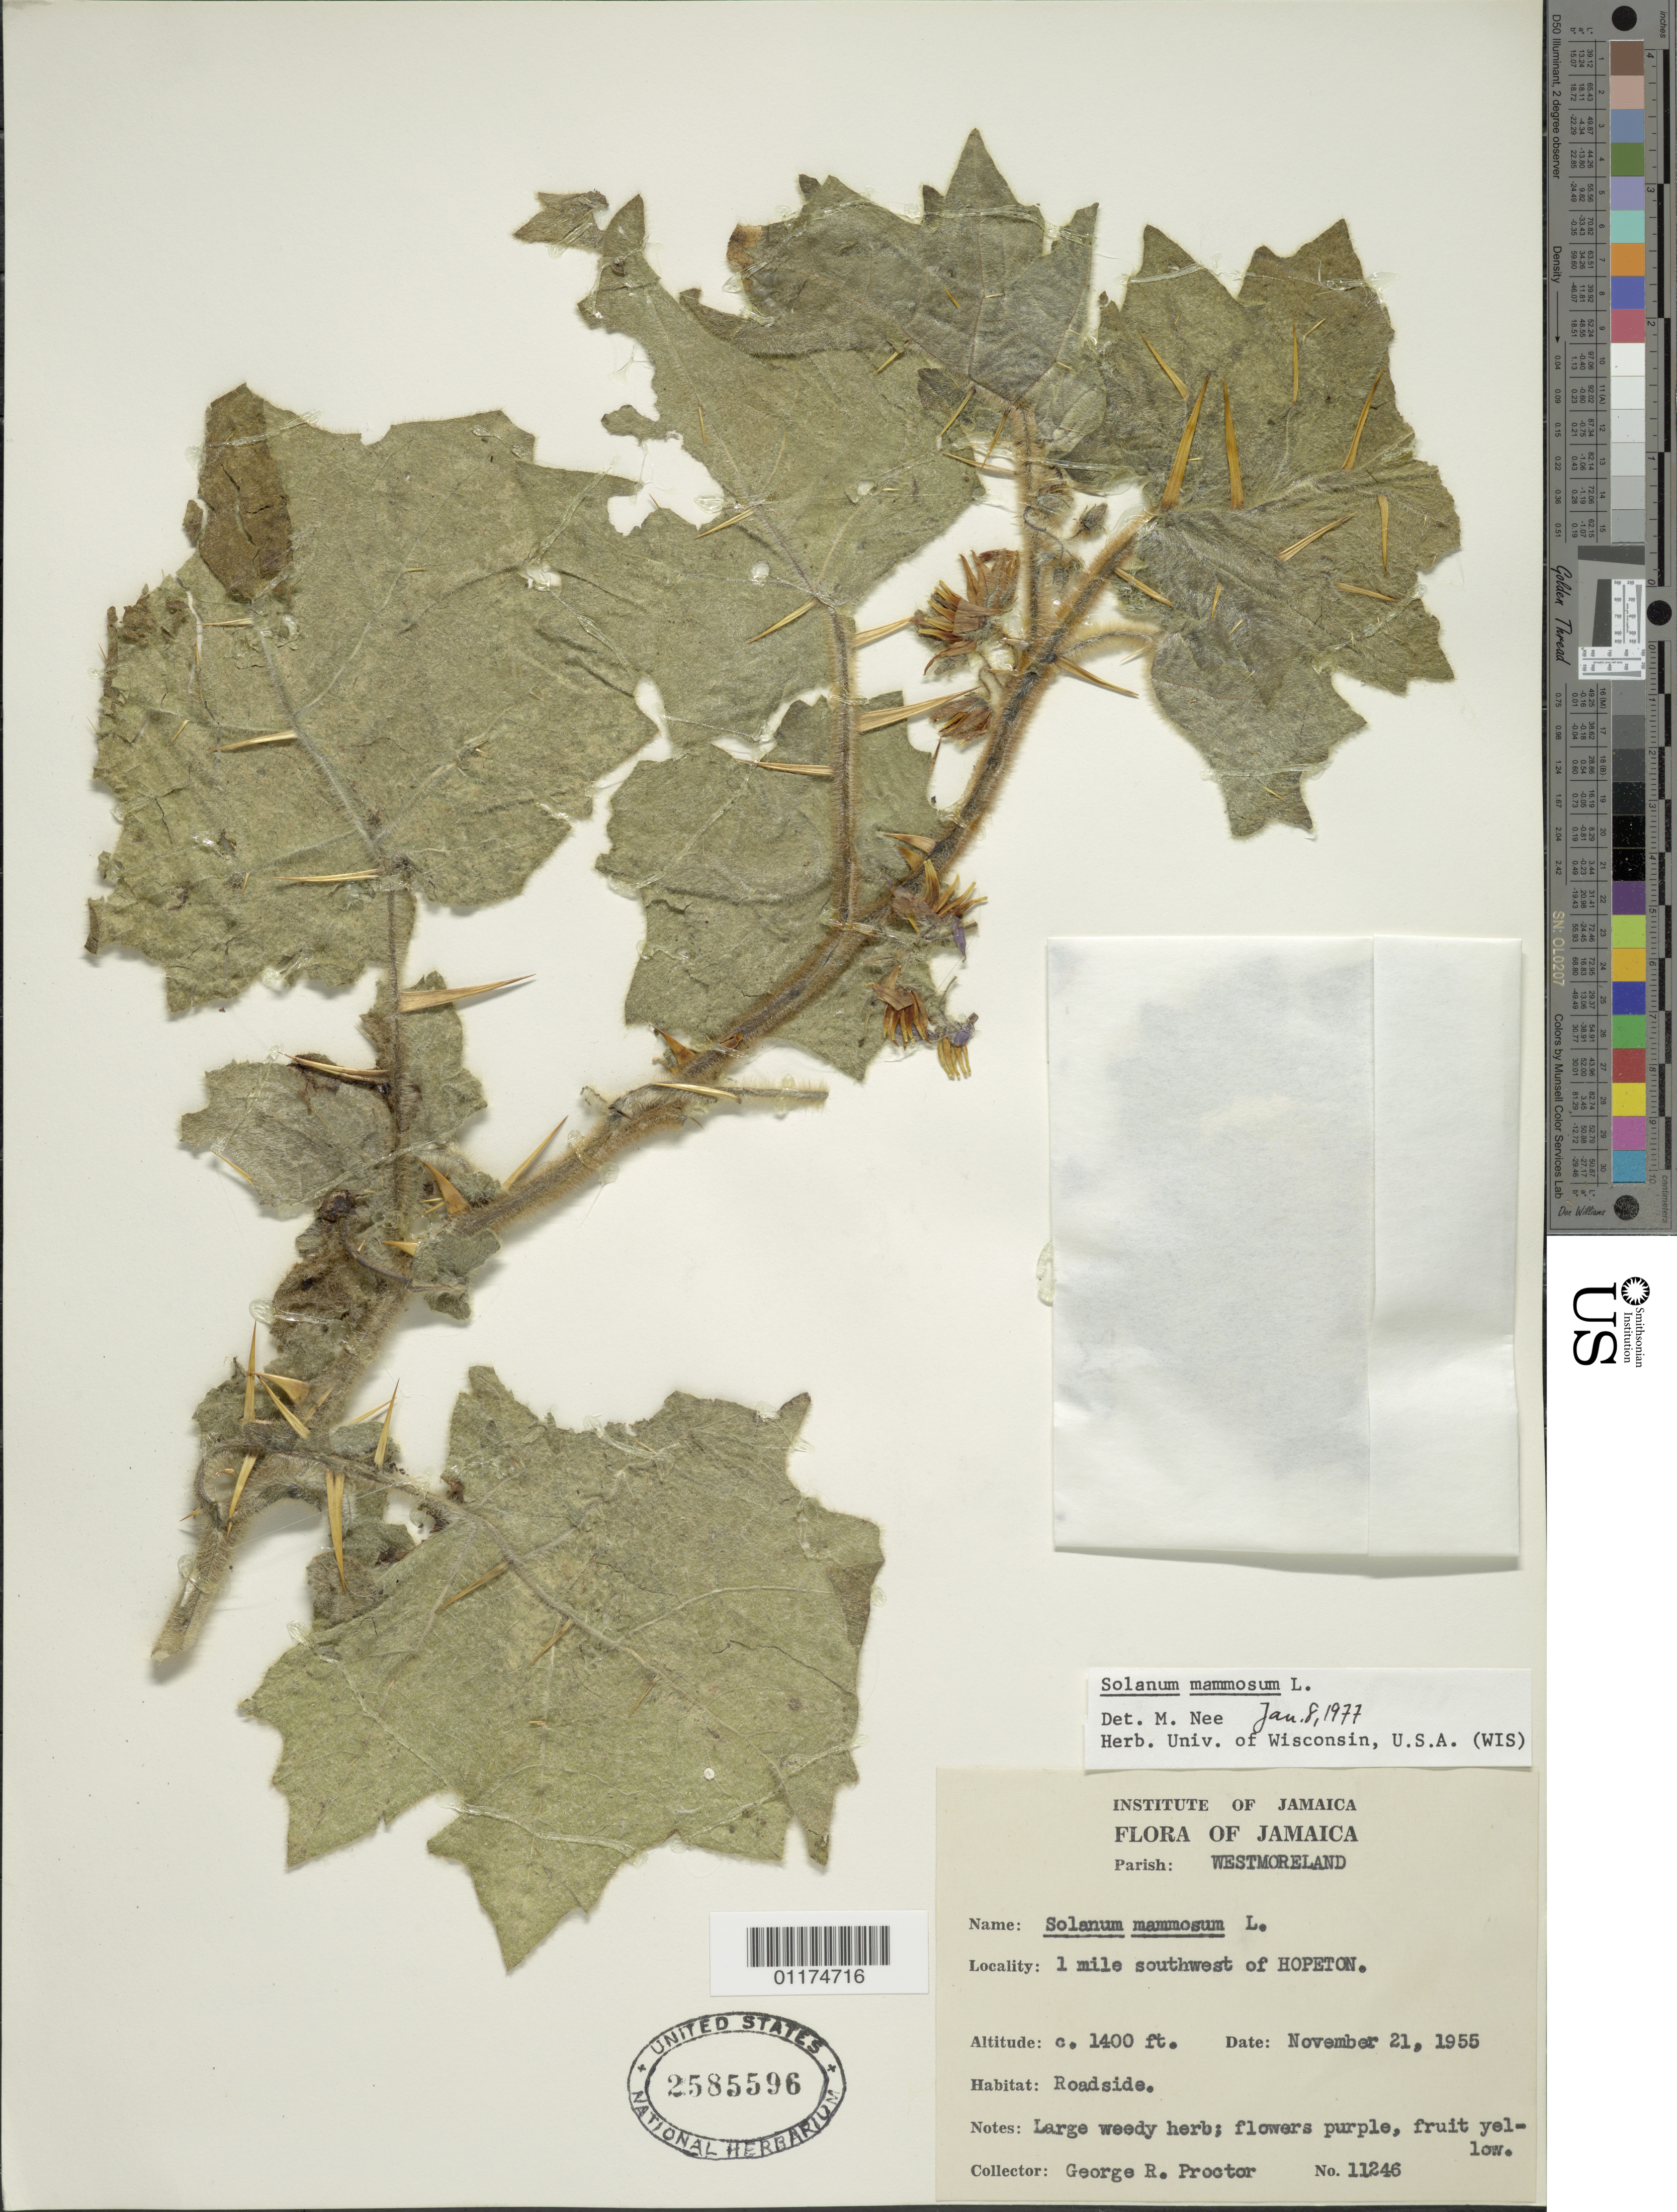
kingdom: Plantae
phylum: Tracheophyta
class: Magnoliopsida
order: Solanales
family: Solanaceae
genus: Solanum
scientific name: Solanum mammosum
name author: L.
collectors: G. R. Proctor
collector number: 11246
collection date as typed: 21 Nov 1955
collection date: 1955-11-21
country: Jamaica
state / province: Westmoreland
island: Jamaica I.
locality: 1 mile southwest of HOPETON.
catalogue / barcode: US 2585596